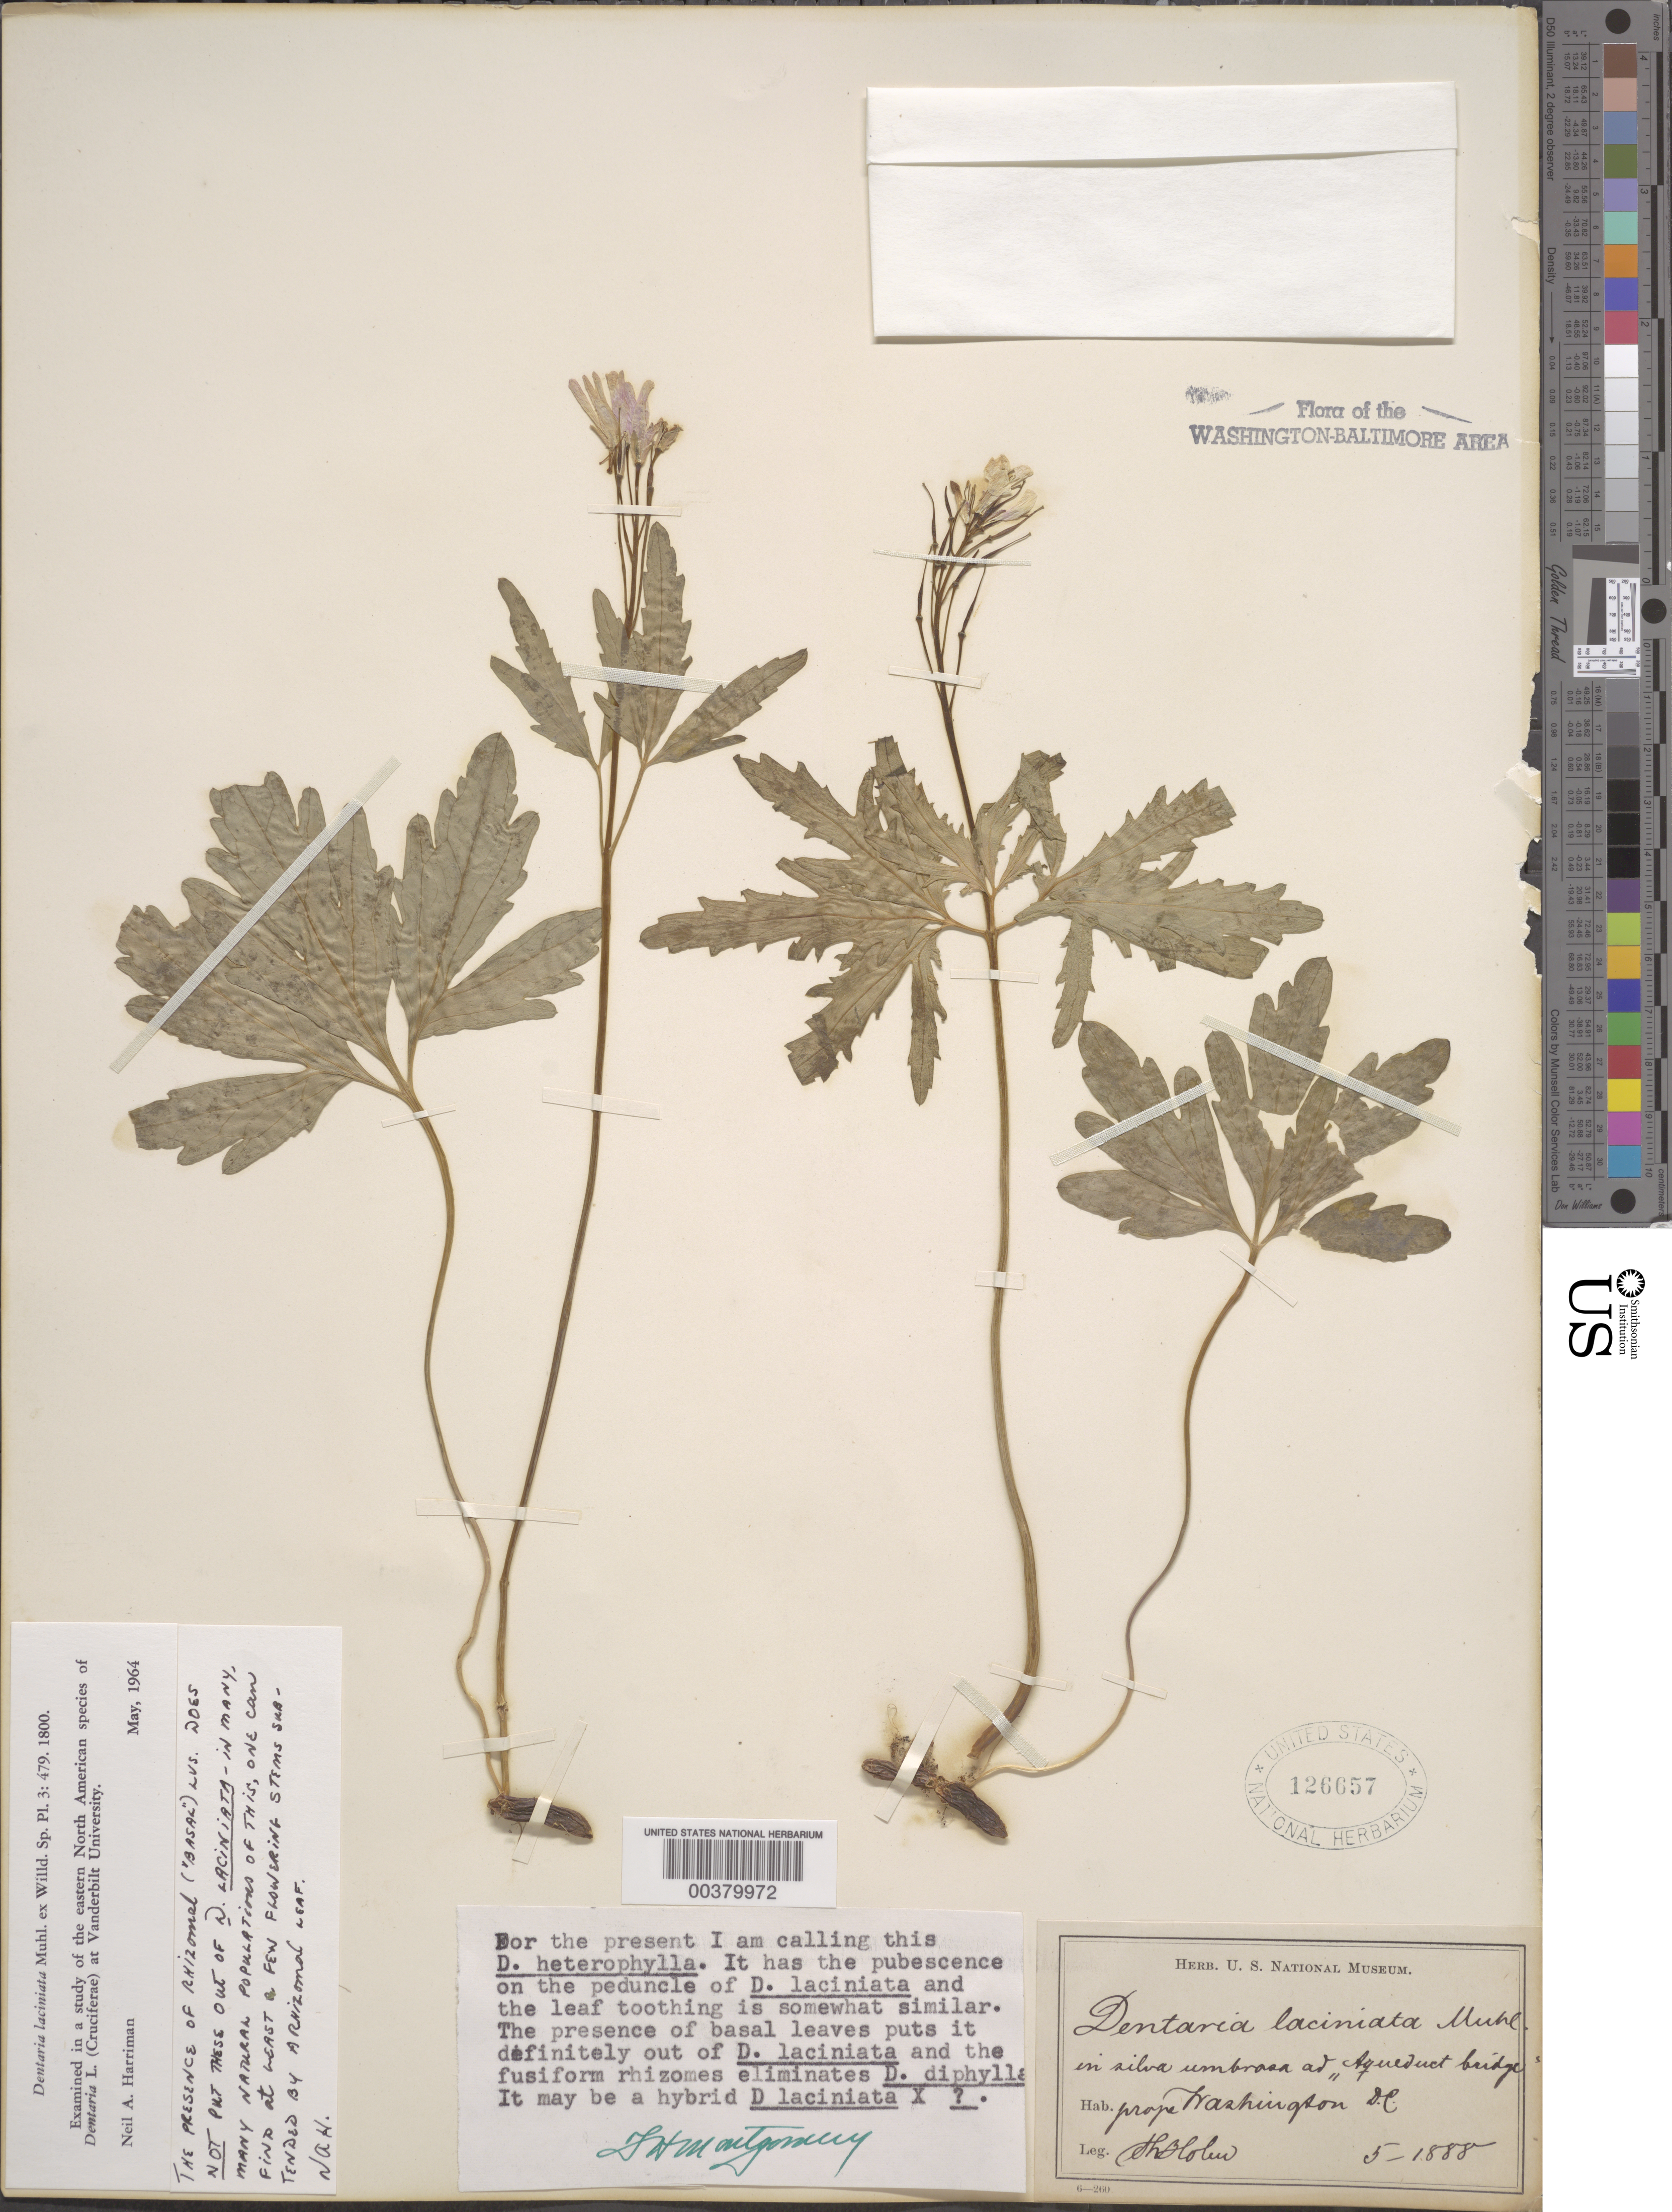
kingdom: Plantae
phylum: Tracheophyta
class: Magnoliopsida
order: Brassicales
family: Brassicaceae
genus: Cardamine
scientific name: Cardamine concatenata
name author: (Michx.) Sw.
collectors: T. Holm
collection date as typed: May 1888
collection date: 1888-05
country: United States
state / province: Virginia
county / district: Fairfax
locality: Aqueduct Bridge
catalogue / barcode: US 126657